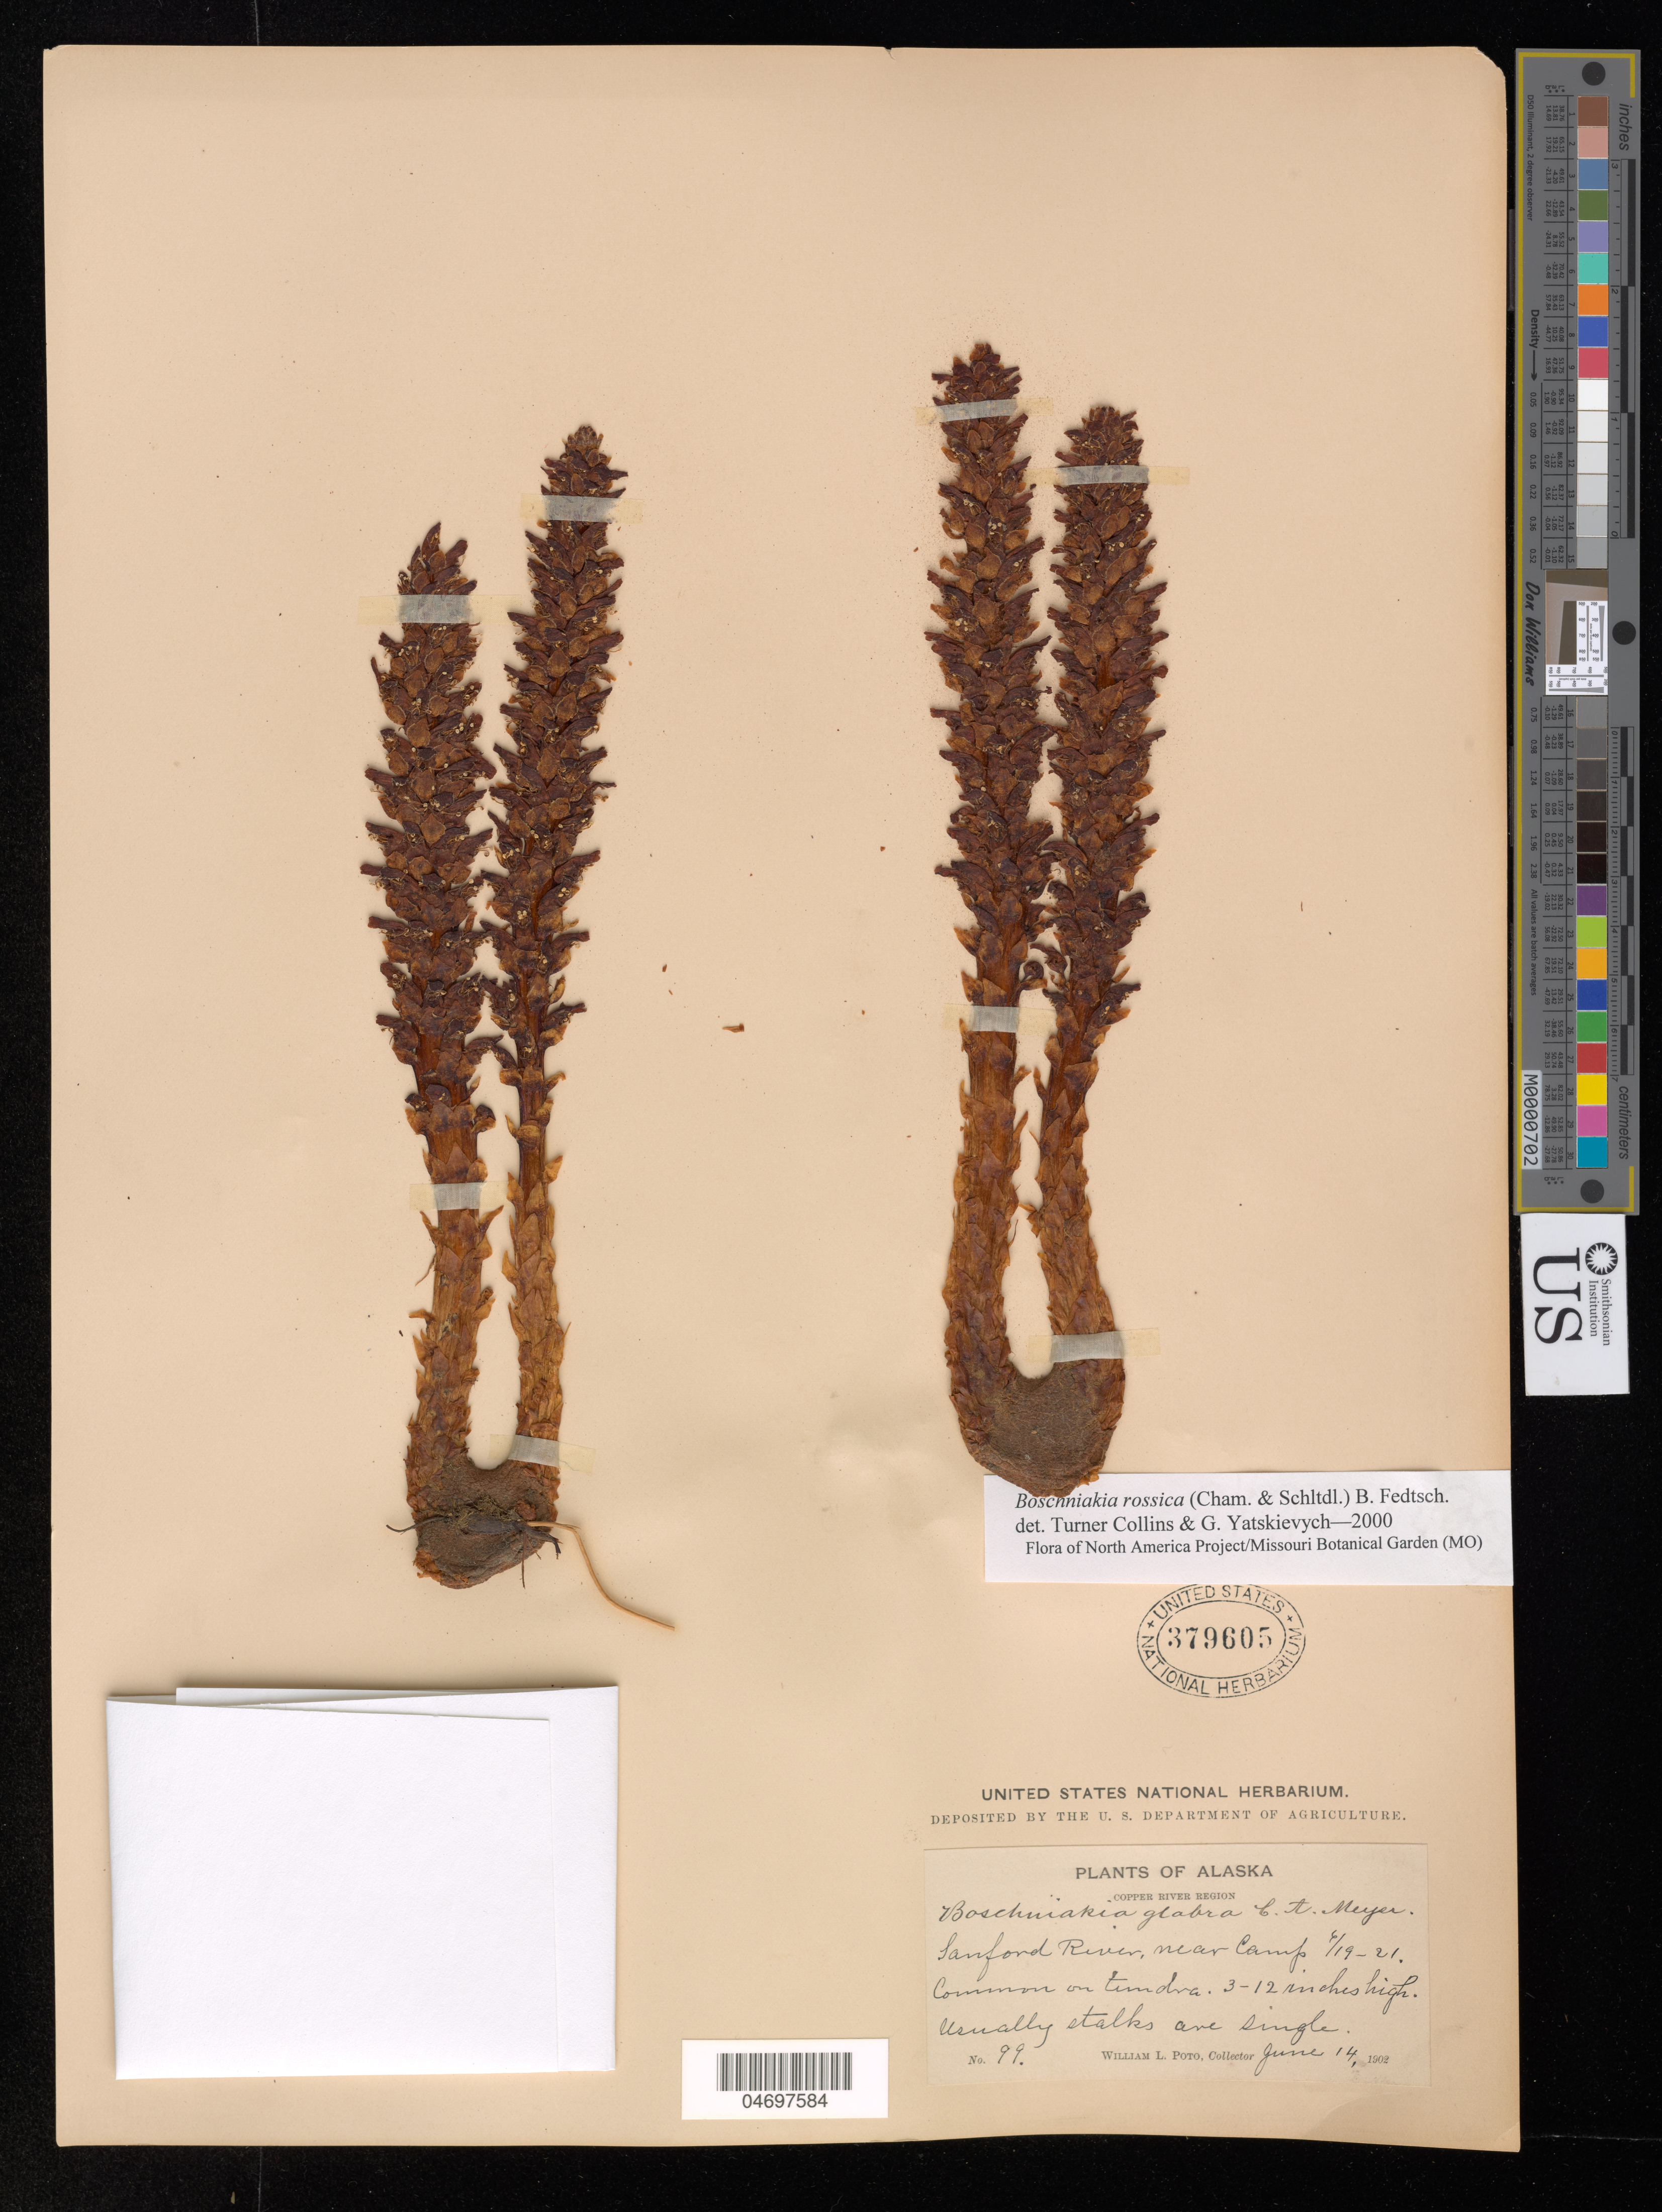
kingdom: Plantae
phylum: Tracheophyta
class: Magnoliopsida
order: Lamiales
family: Orobanchaceae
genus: Boschniakia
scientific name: Boschniakia rossica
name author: (Cham. & Schltdl.) B. Fedtsch.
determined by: Collins, L. T.; Yatskievych, G. A.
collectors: W. Poto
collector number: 99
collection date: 1902-06-14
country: United States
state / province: Alaska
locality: Sanford River, near camp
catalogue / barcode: US 379605